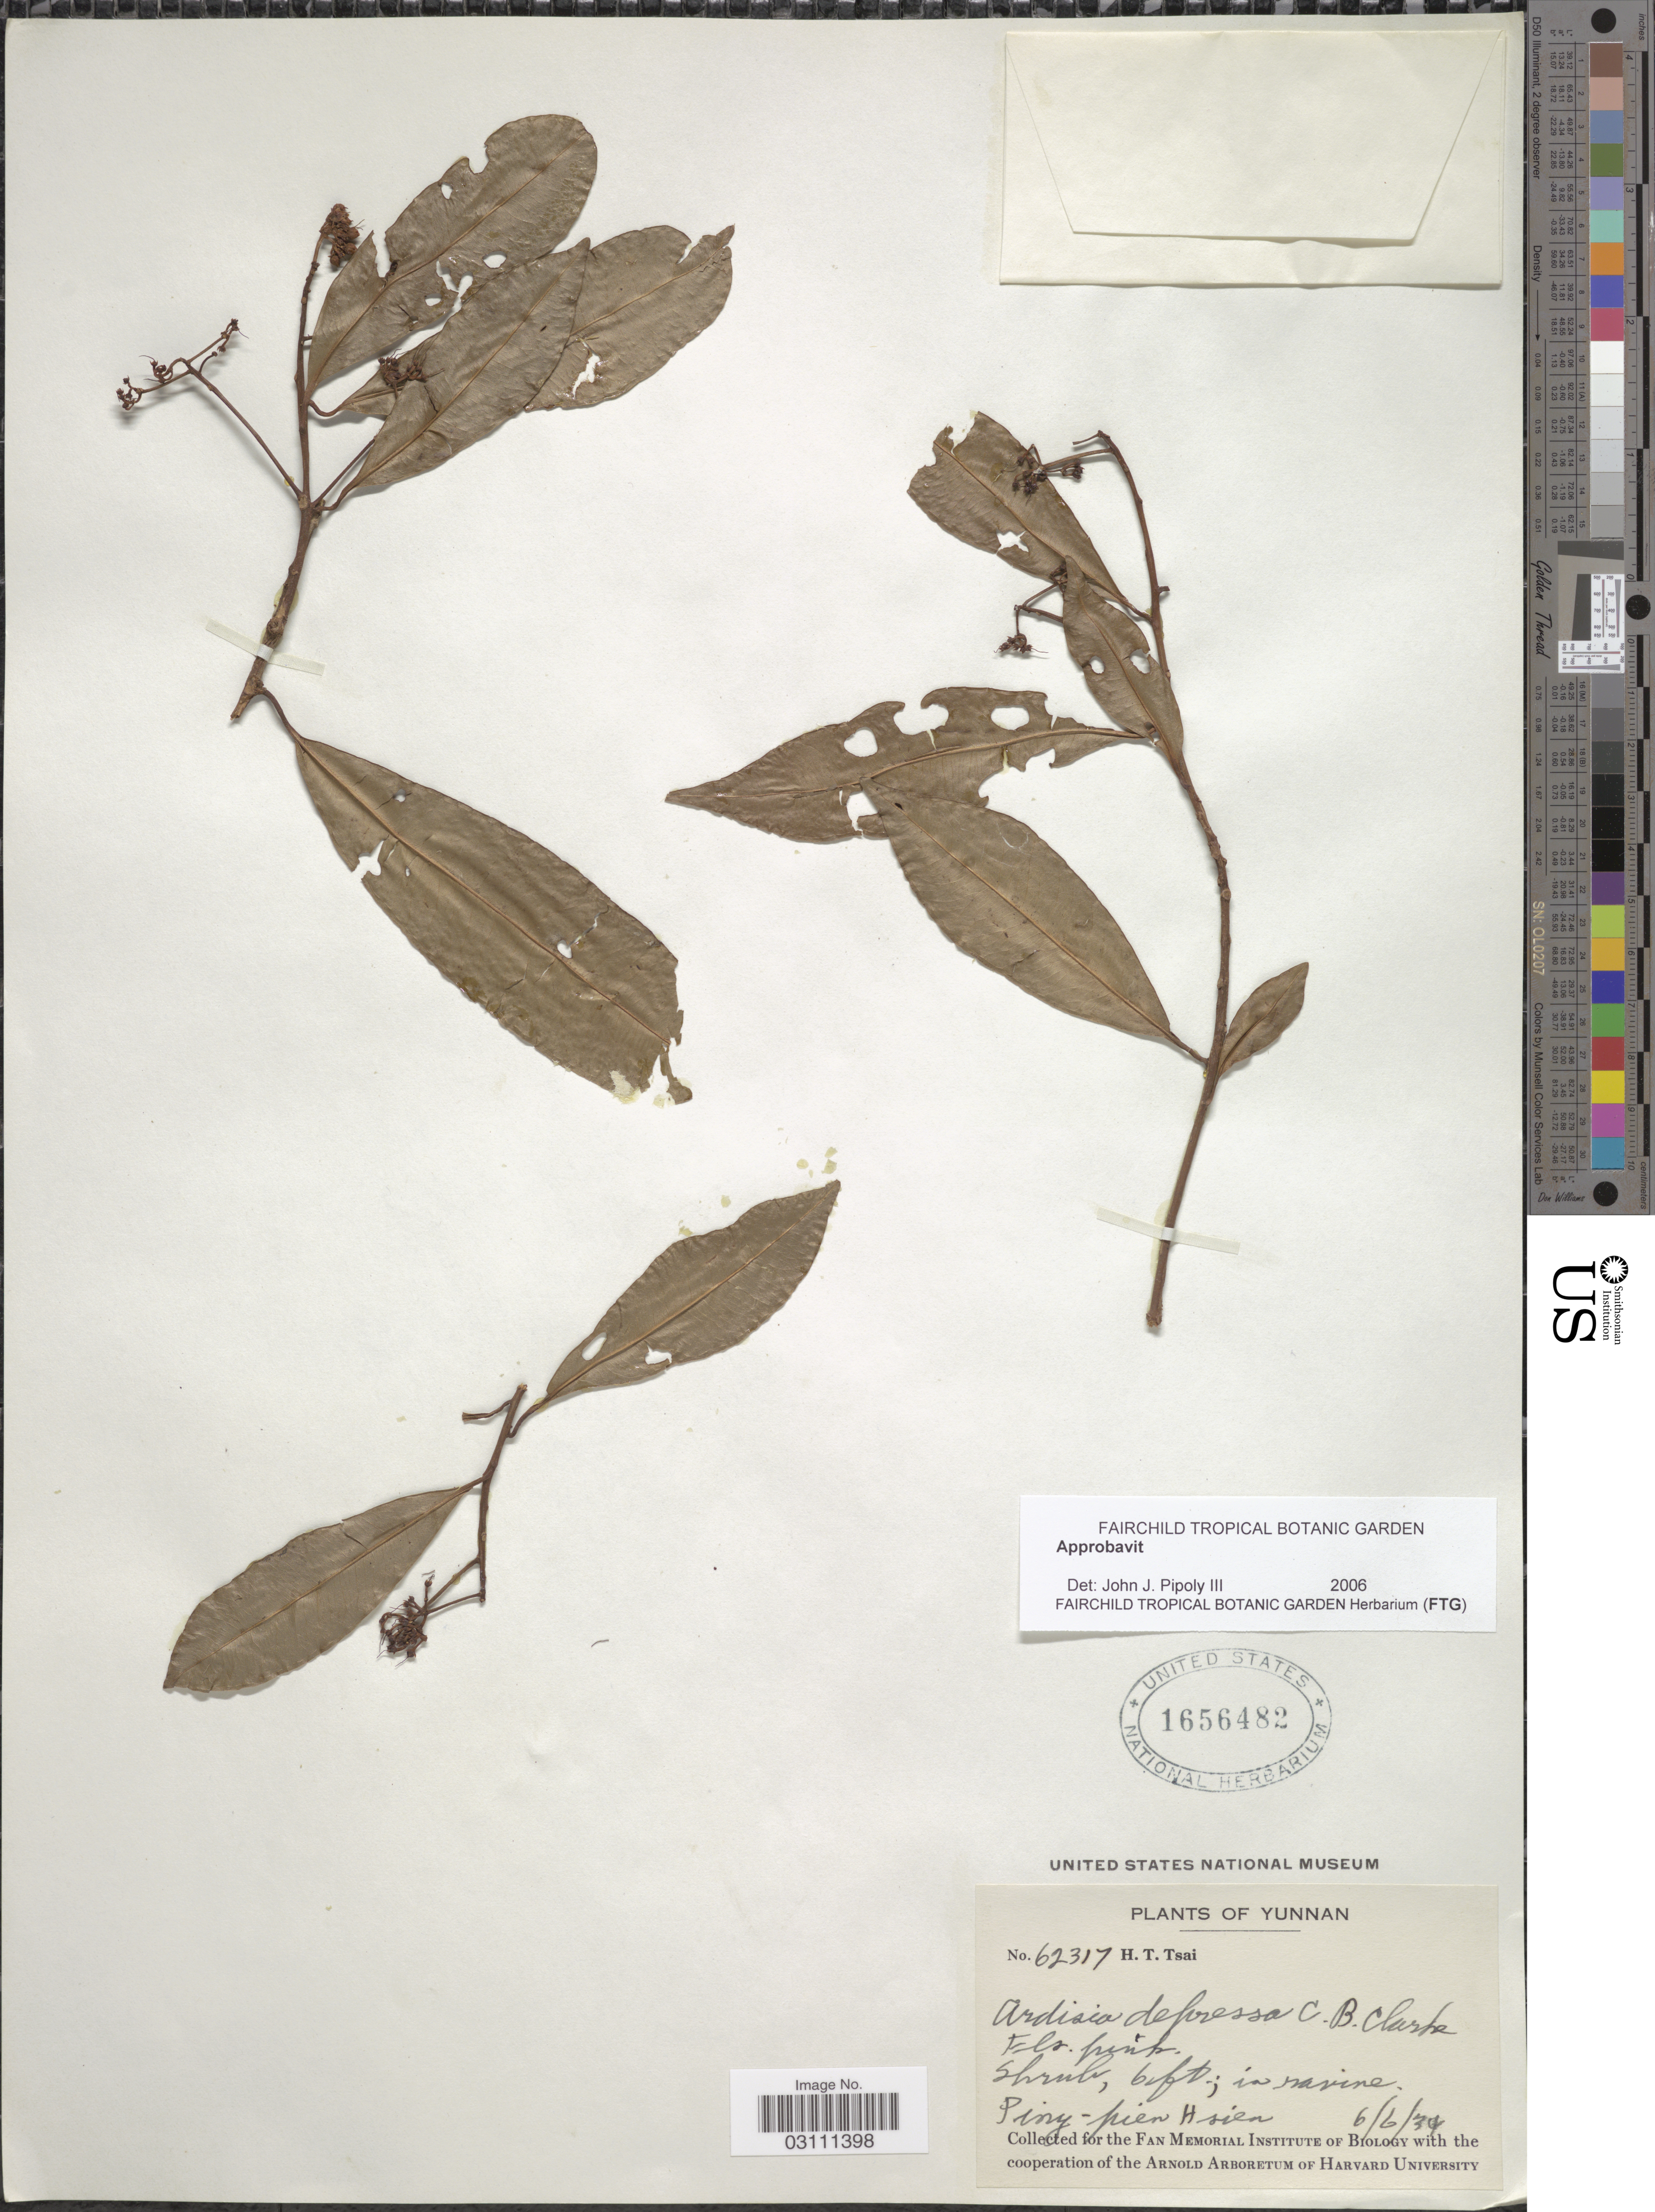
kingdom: Plantae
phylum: Tracheophyta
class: Magnoliopsida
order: Ericales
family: Primulaceae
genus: Ardisia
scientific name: Ardisia depressa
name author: C.B. Clarke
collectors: H. Tsai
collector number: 62317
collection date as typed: Transcribed d/m/y: 6/6/34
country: China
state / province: Yunnan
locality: Ping-pien Hsien.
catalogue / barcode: US 1656482